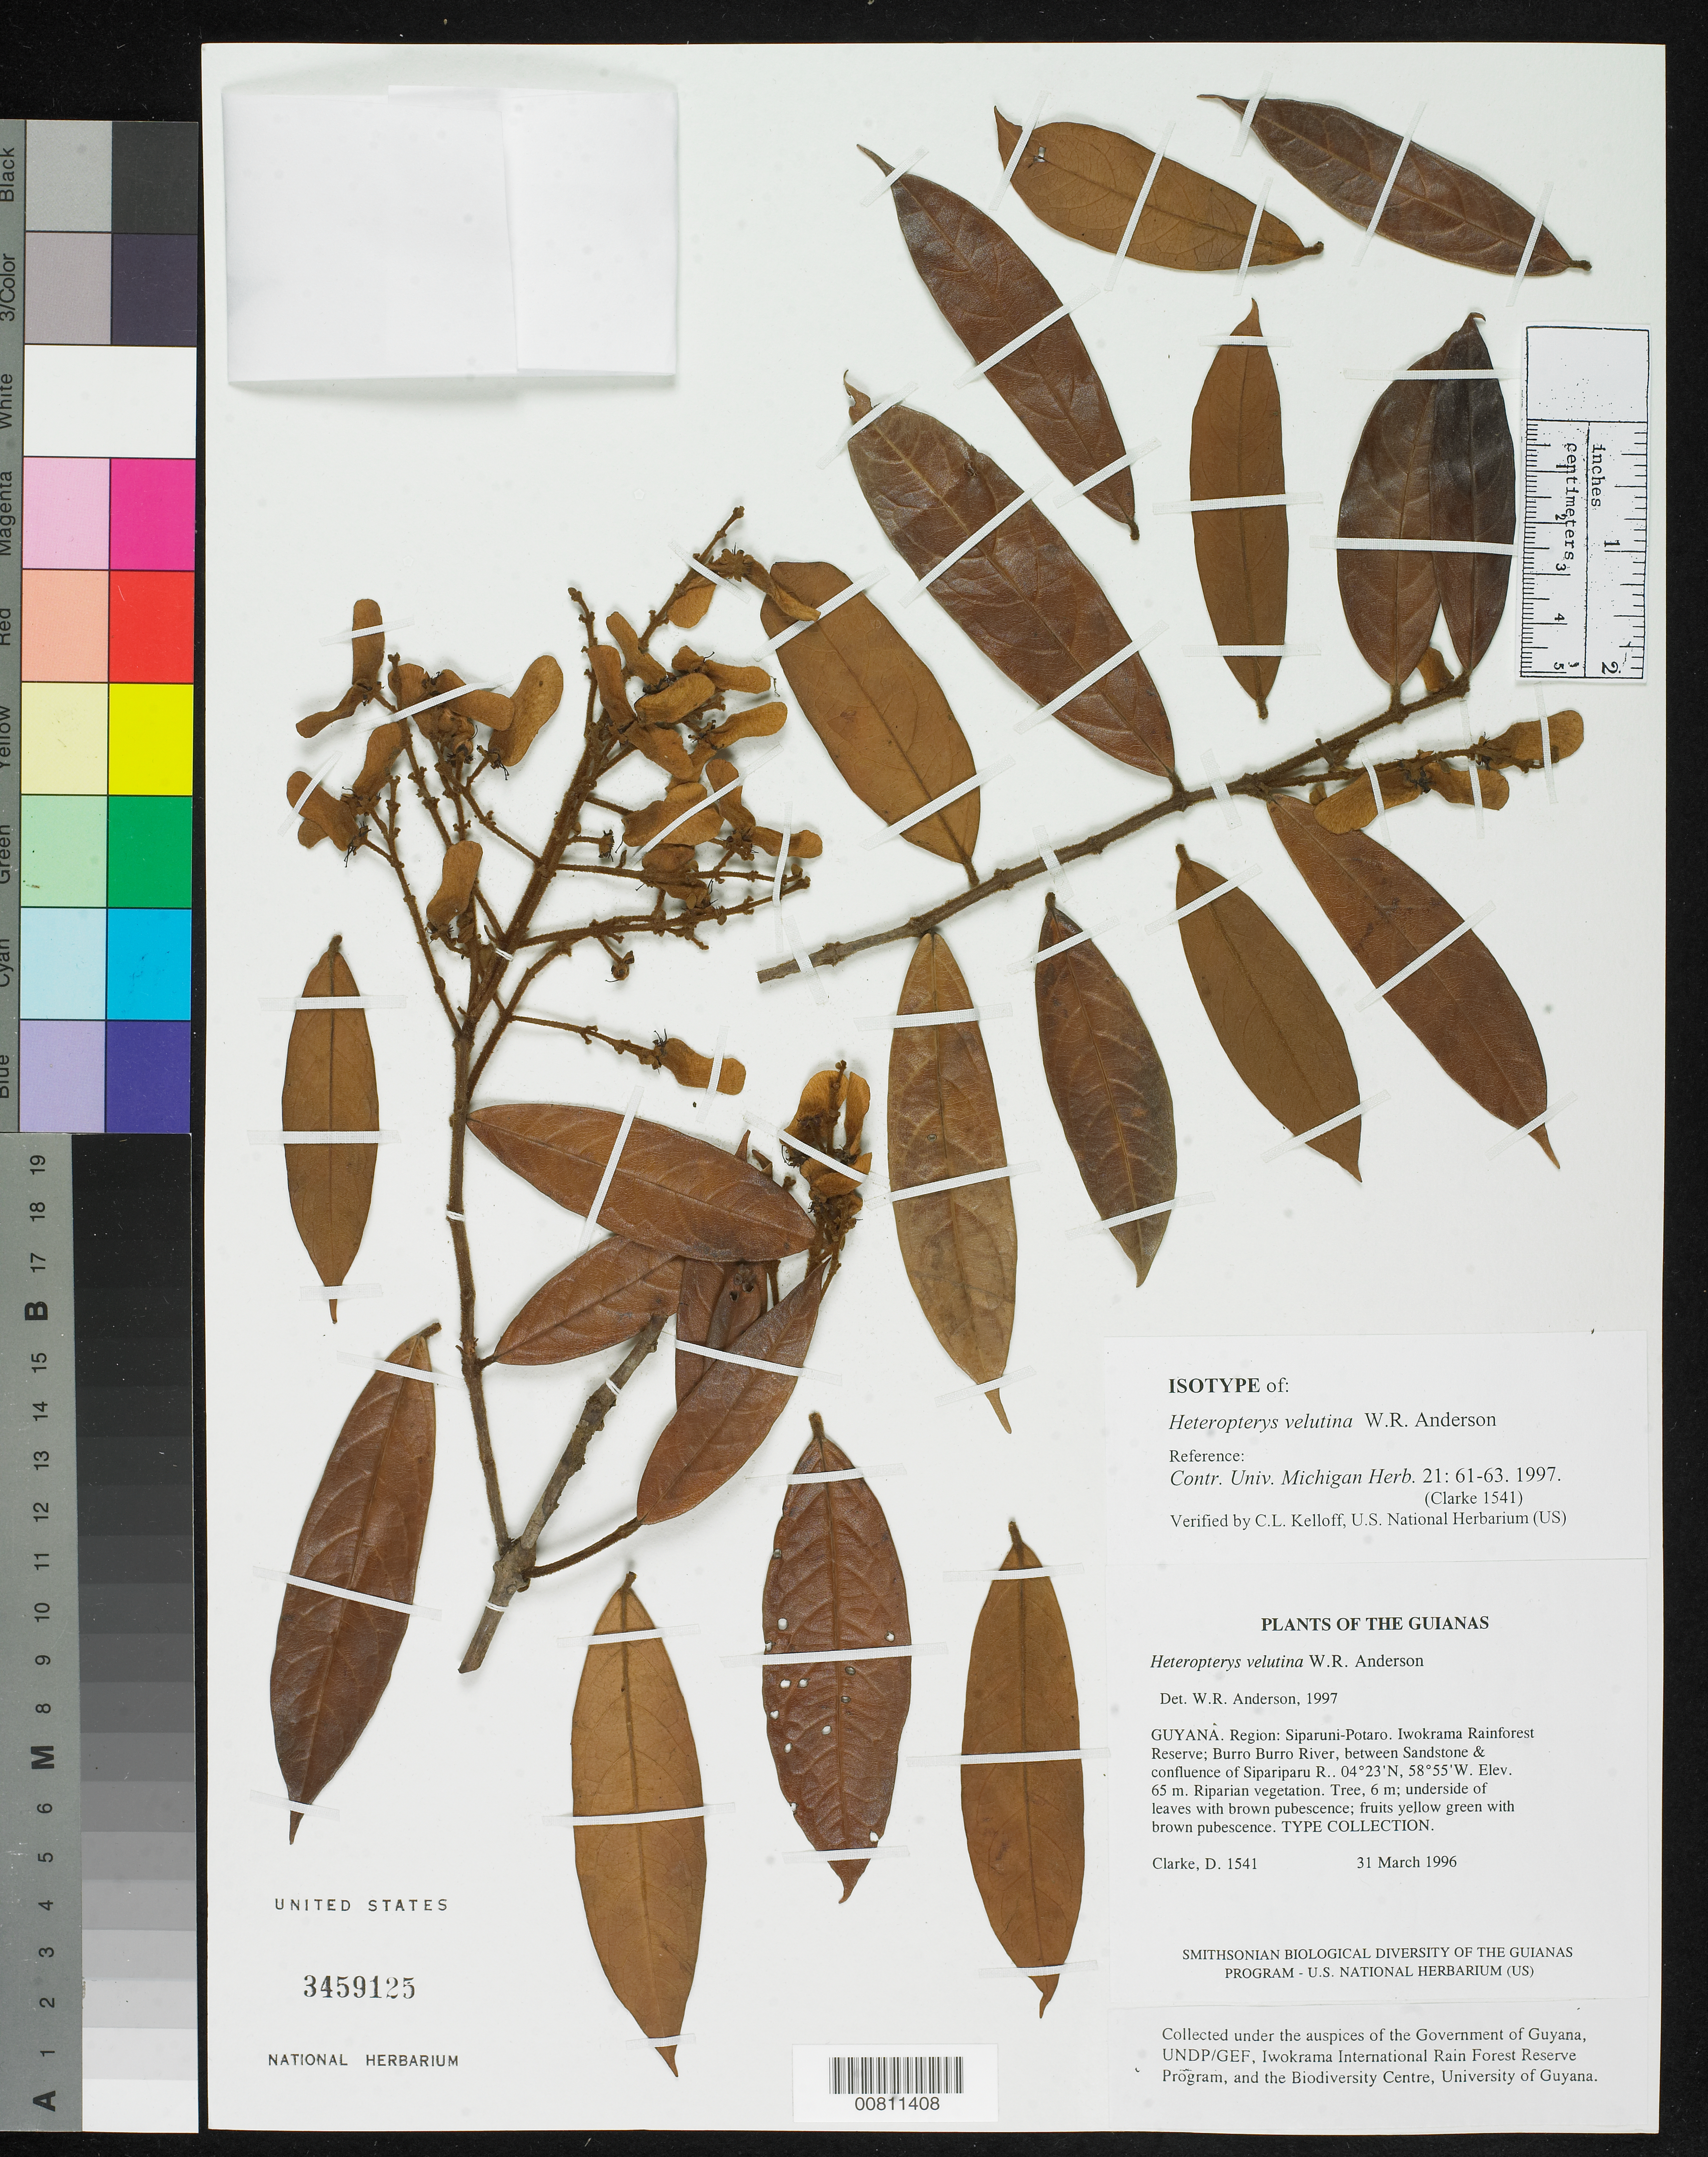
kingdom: Plantae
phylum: Tracheophyta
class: Magnoliopsida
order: Malpighiales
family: Malpighiaceae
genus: Heteropterys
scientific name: Heteropterys velutina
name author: W.R. Anderson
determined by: Kelloff, Carol L., (US), Smithsonian Institution - National Museum of Natural History (UNITED STATES)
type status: Isotype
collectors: H. D. Clarke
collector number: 1541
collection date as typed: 31 Mar 1996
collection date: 1996-03-31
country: Guyana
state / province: Potaro-Siparuni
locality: Region: Siparuni-Potaro. Iwokrama Rainforest Reserve; Burro Burro river, between Sandstone & confluence of Sipariparu R.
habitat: Riparian vegetation.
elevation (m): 65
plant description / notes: Holotype at MICH. Isotype at BRG.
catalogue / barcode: US 3459125